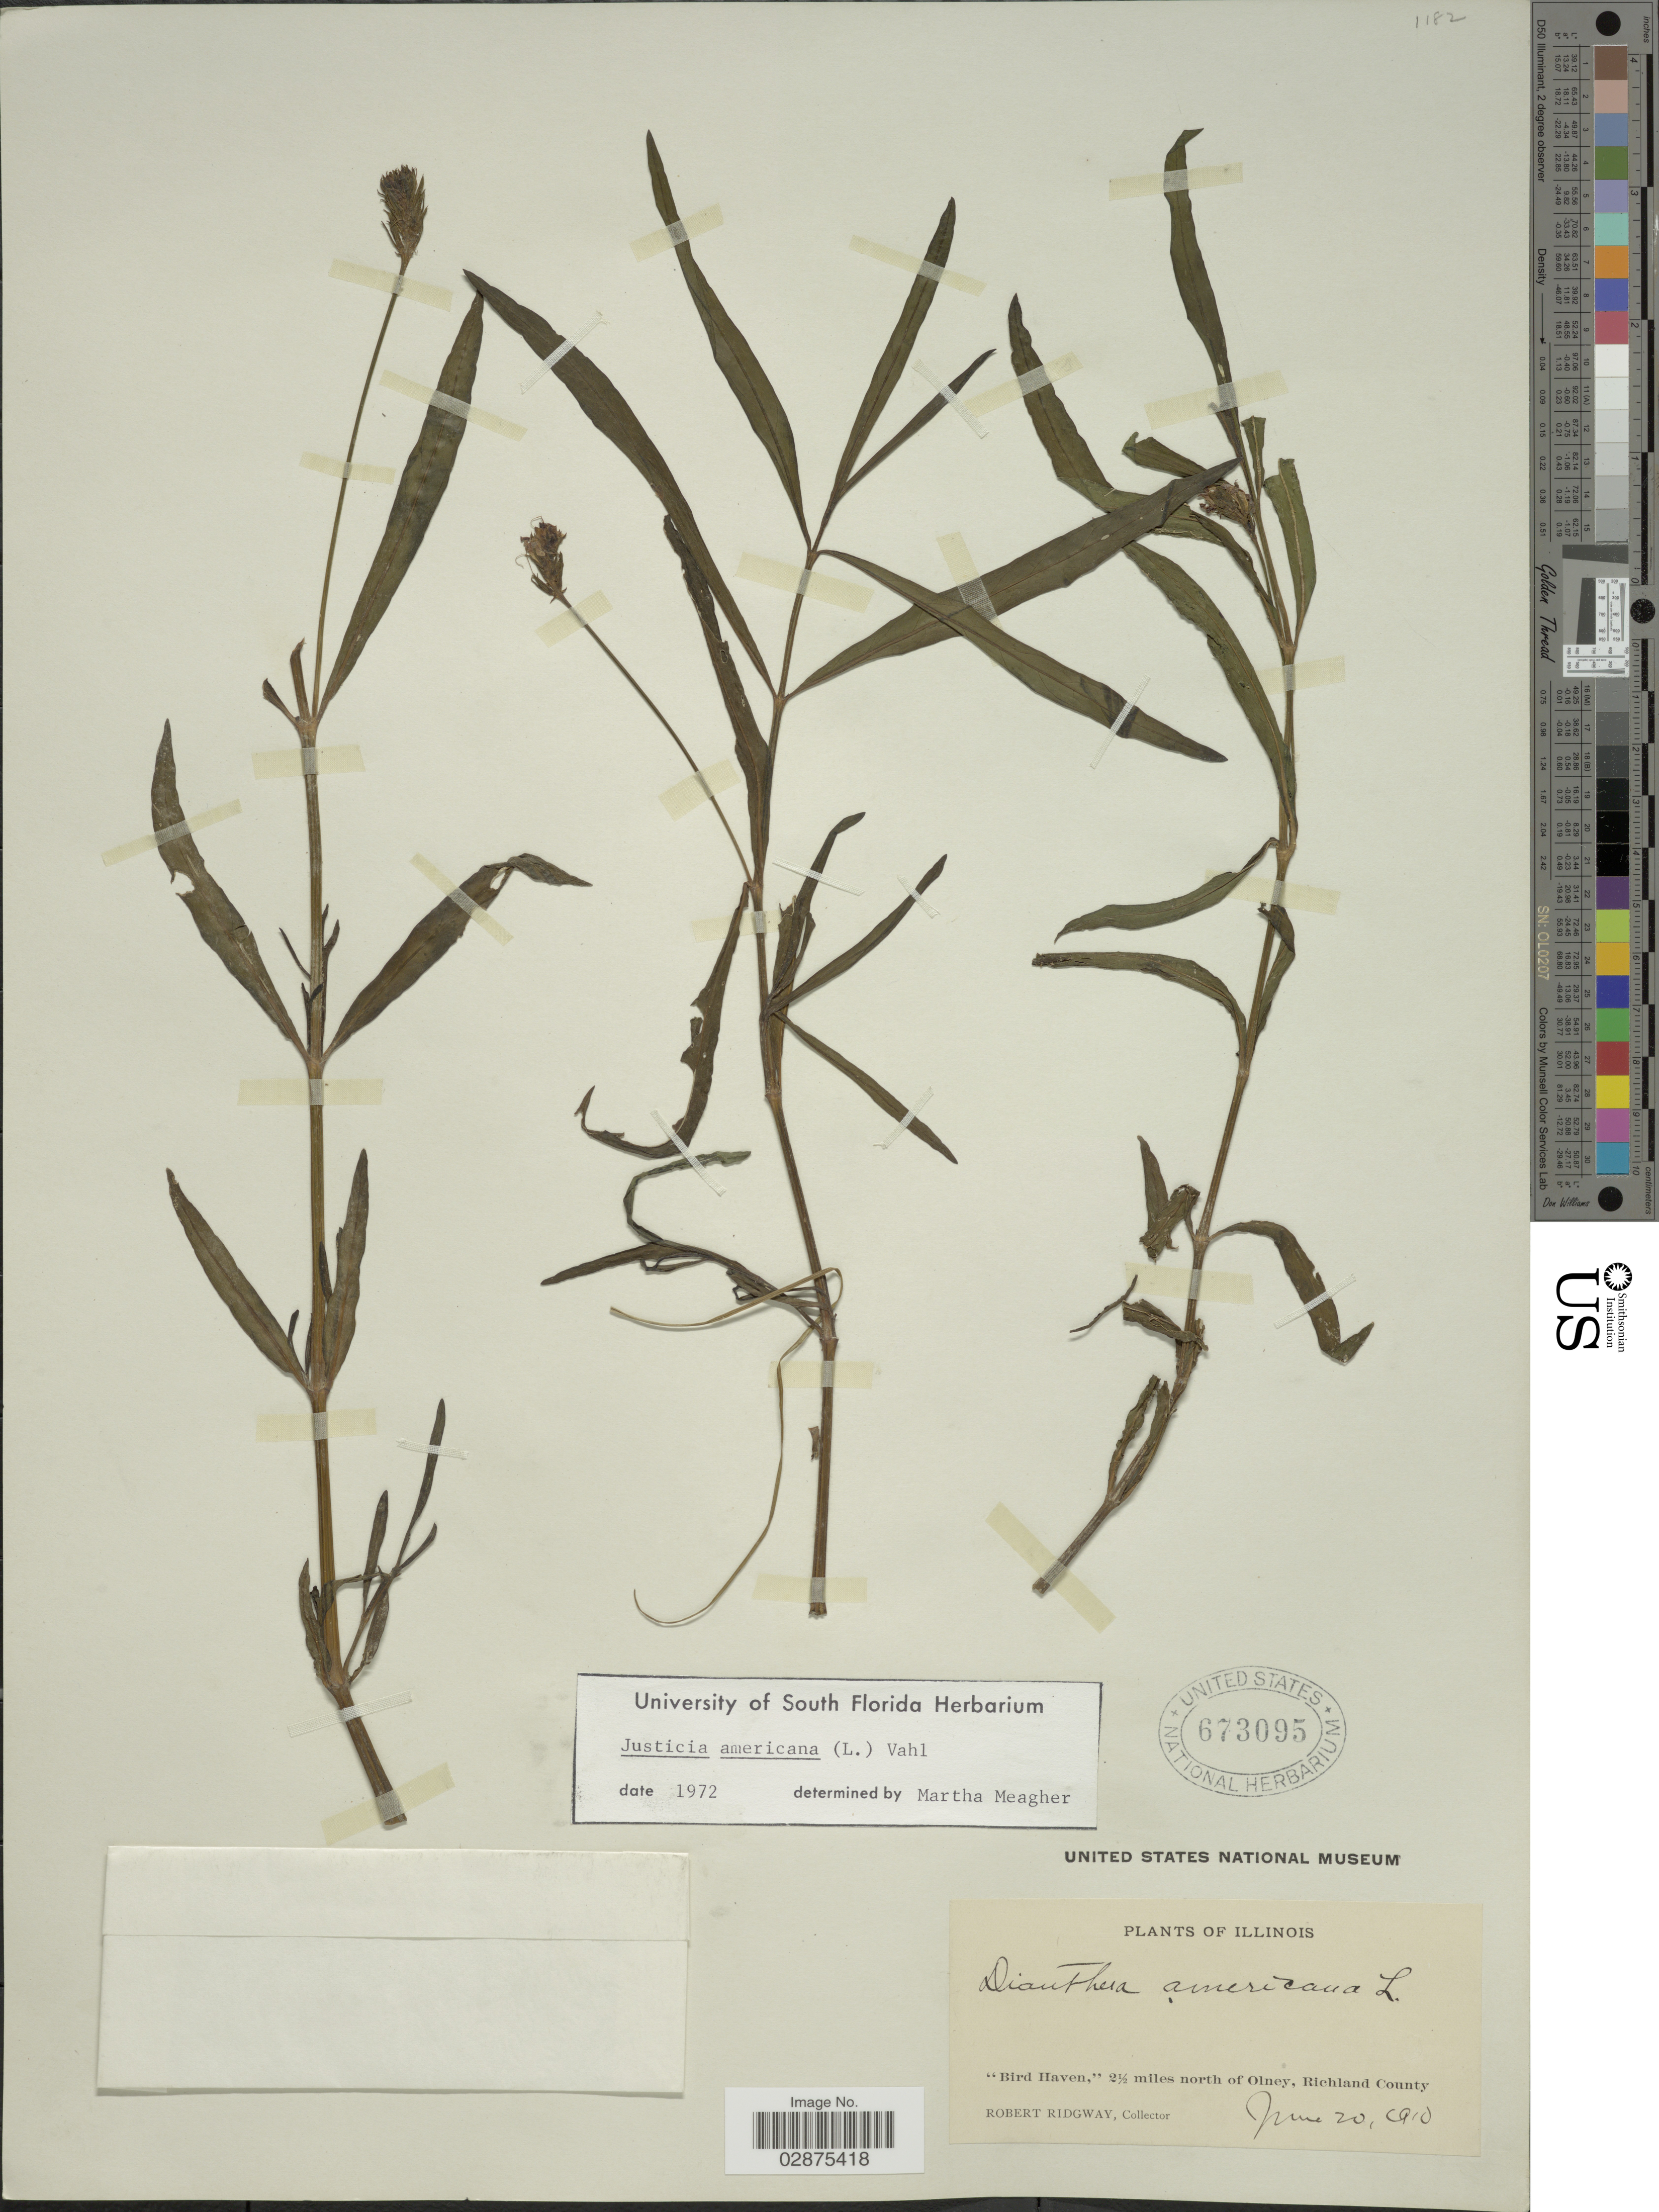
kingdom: Plantae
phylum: Tracheophyta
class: Magnoliopsida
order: Lamiales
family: Acanthaceae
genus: Justicia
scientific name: Justicia americana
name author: (L.) Vahl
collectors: R. Ridgway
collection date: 1910-06-20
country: United States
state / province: Illinois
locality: Bird Haven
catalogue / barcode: US 673095